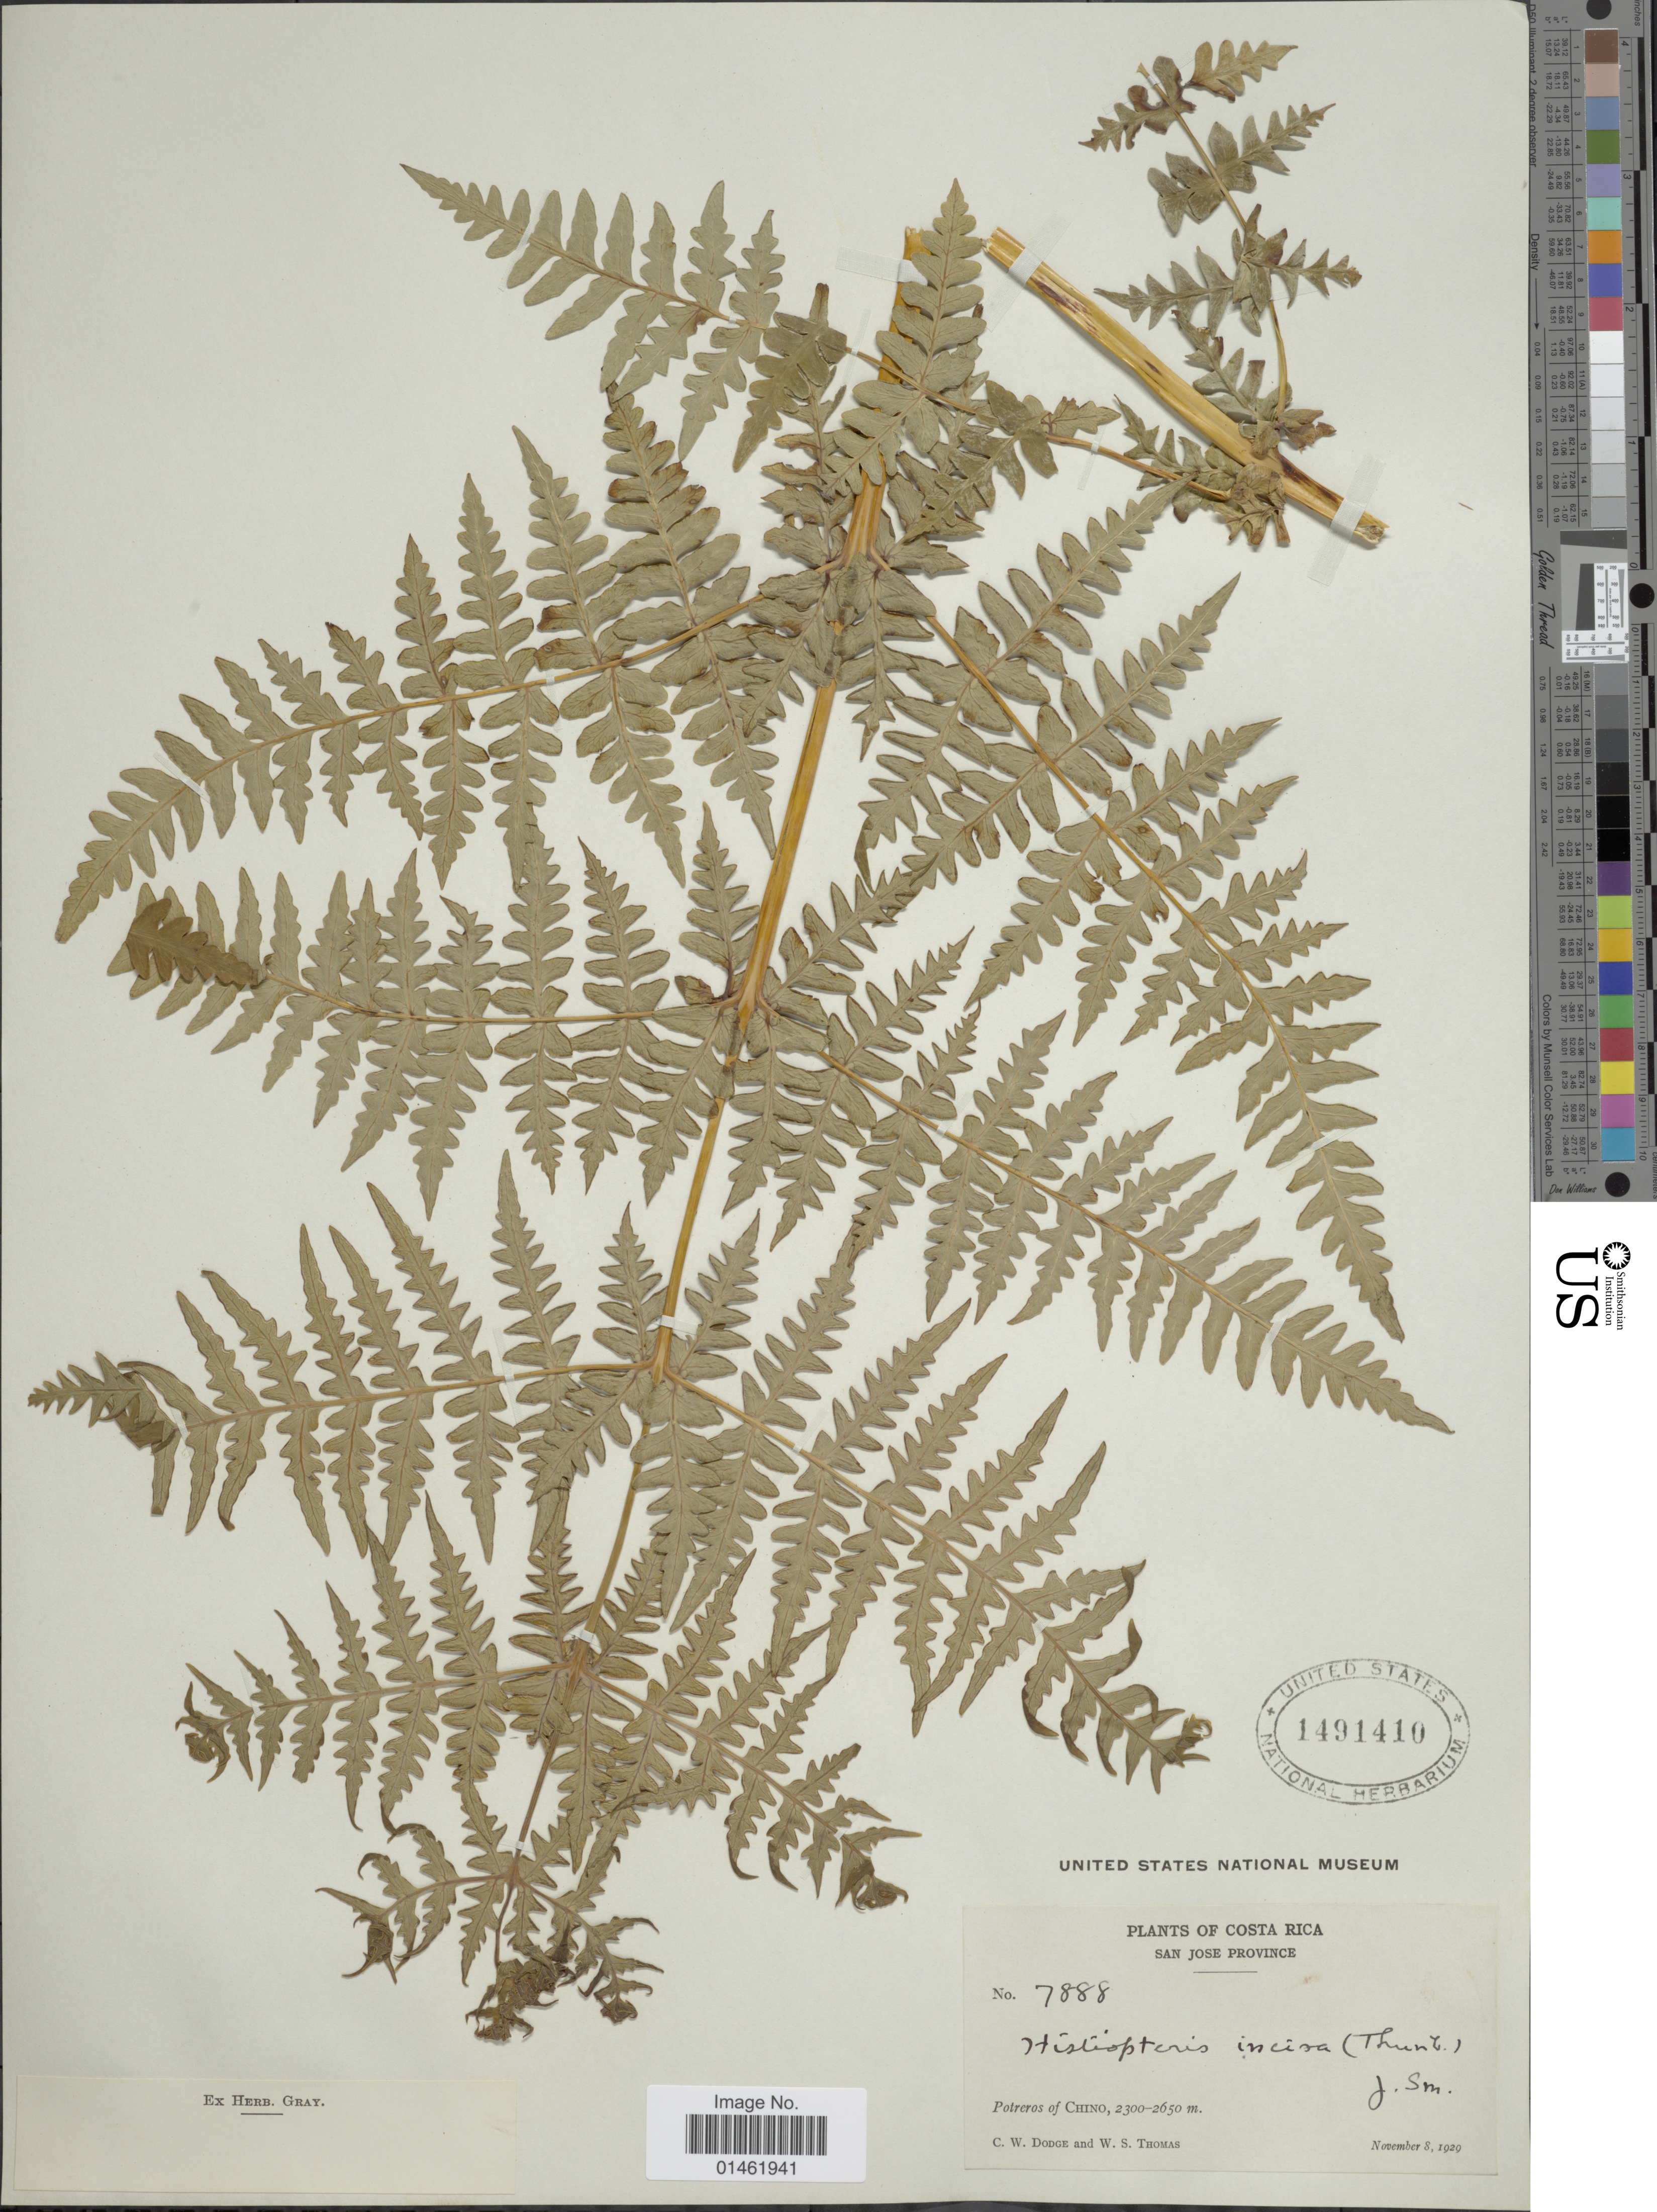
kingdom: Plantae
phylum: Tracheophyta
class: Polypodiopsida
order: Polypodiales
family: Dennstaedtiaceae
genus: Histiopteris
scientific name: Histiopteris incisa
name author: (Thunb.) J. Sm.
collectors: C. Dodge & W. S. Thomas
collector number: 7888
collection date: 1929-11-08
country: Costa Rica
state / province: San José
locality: Costa Rica, San Jose Province, Potreros of Chino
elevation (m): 2300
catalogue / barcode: US 1491410